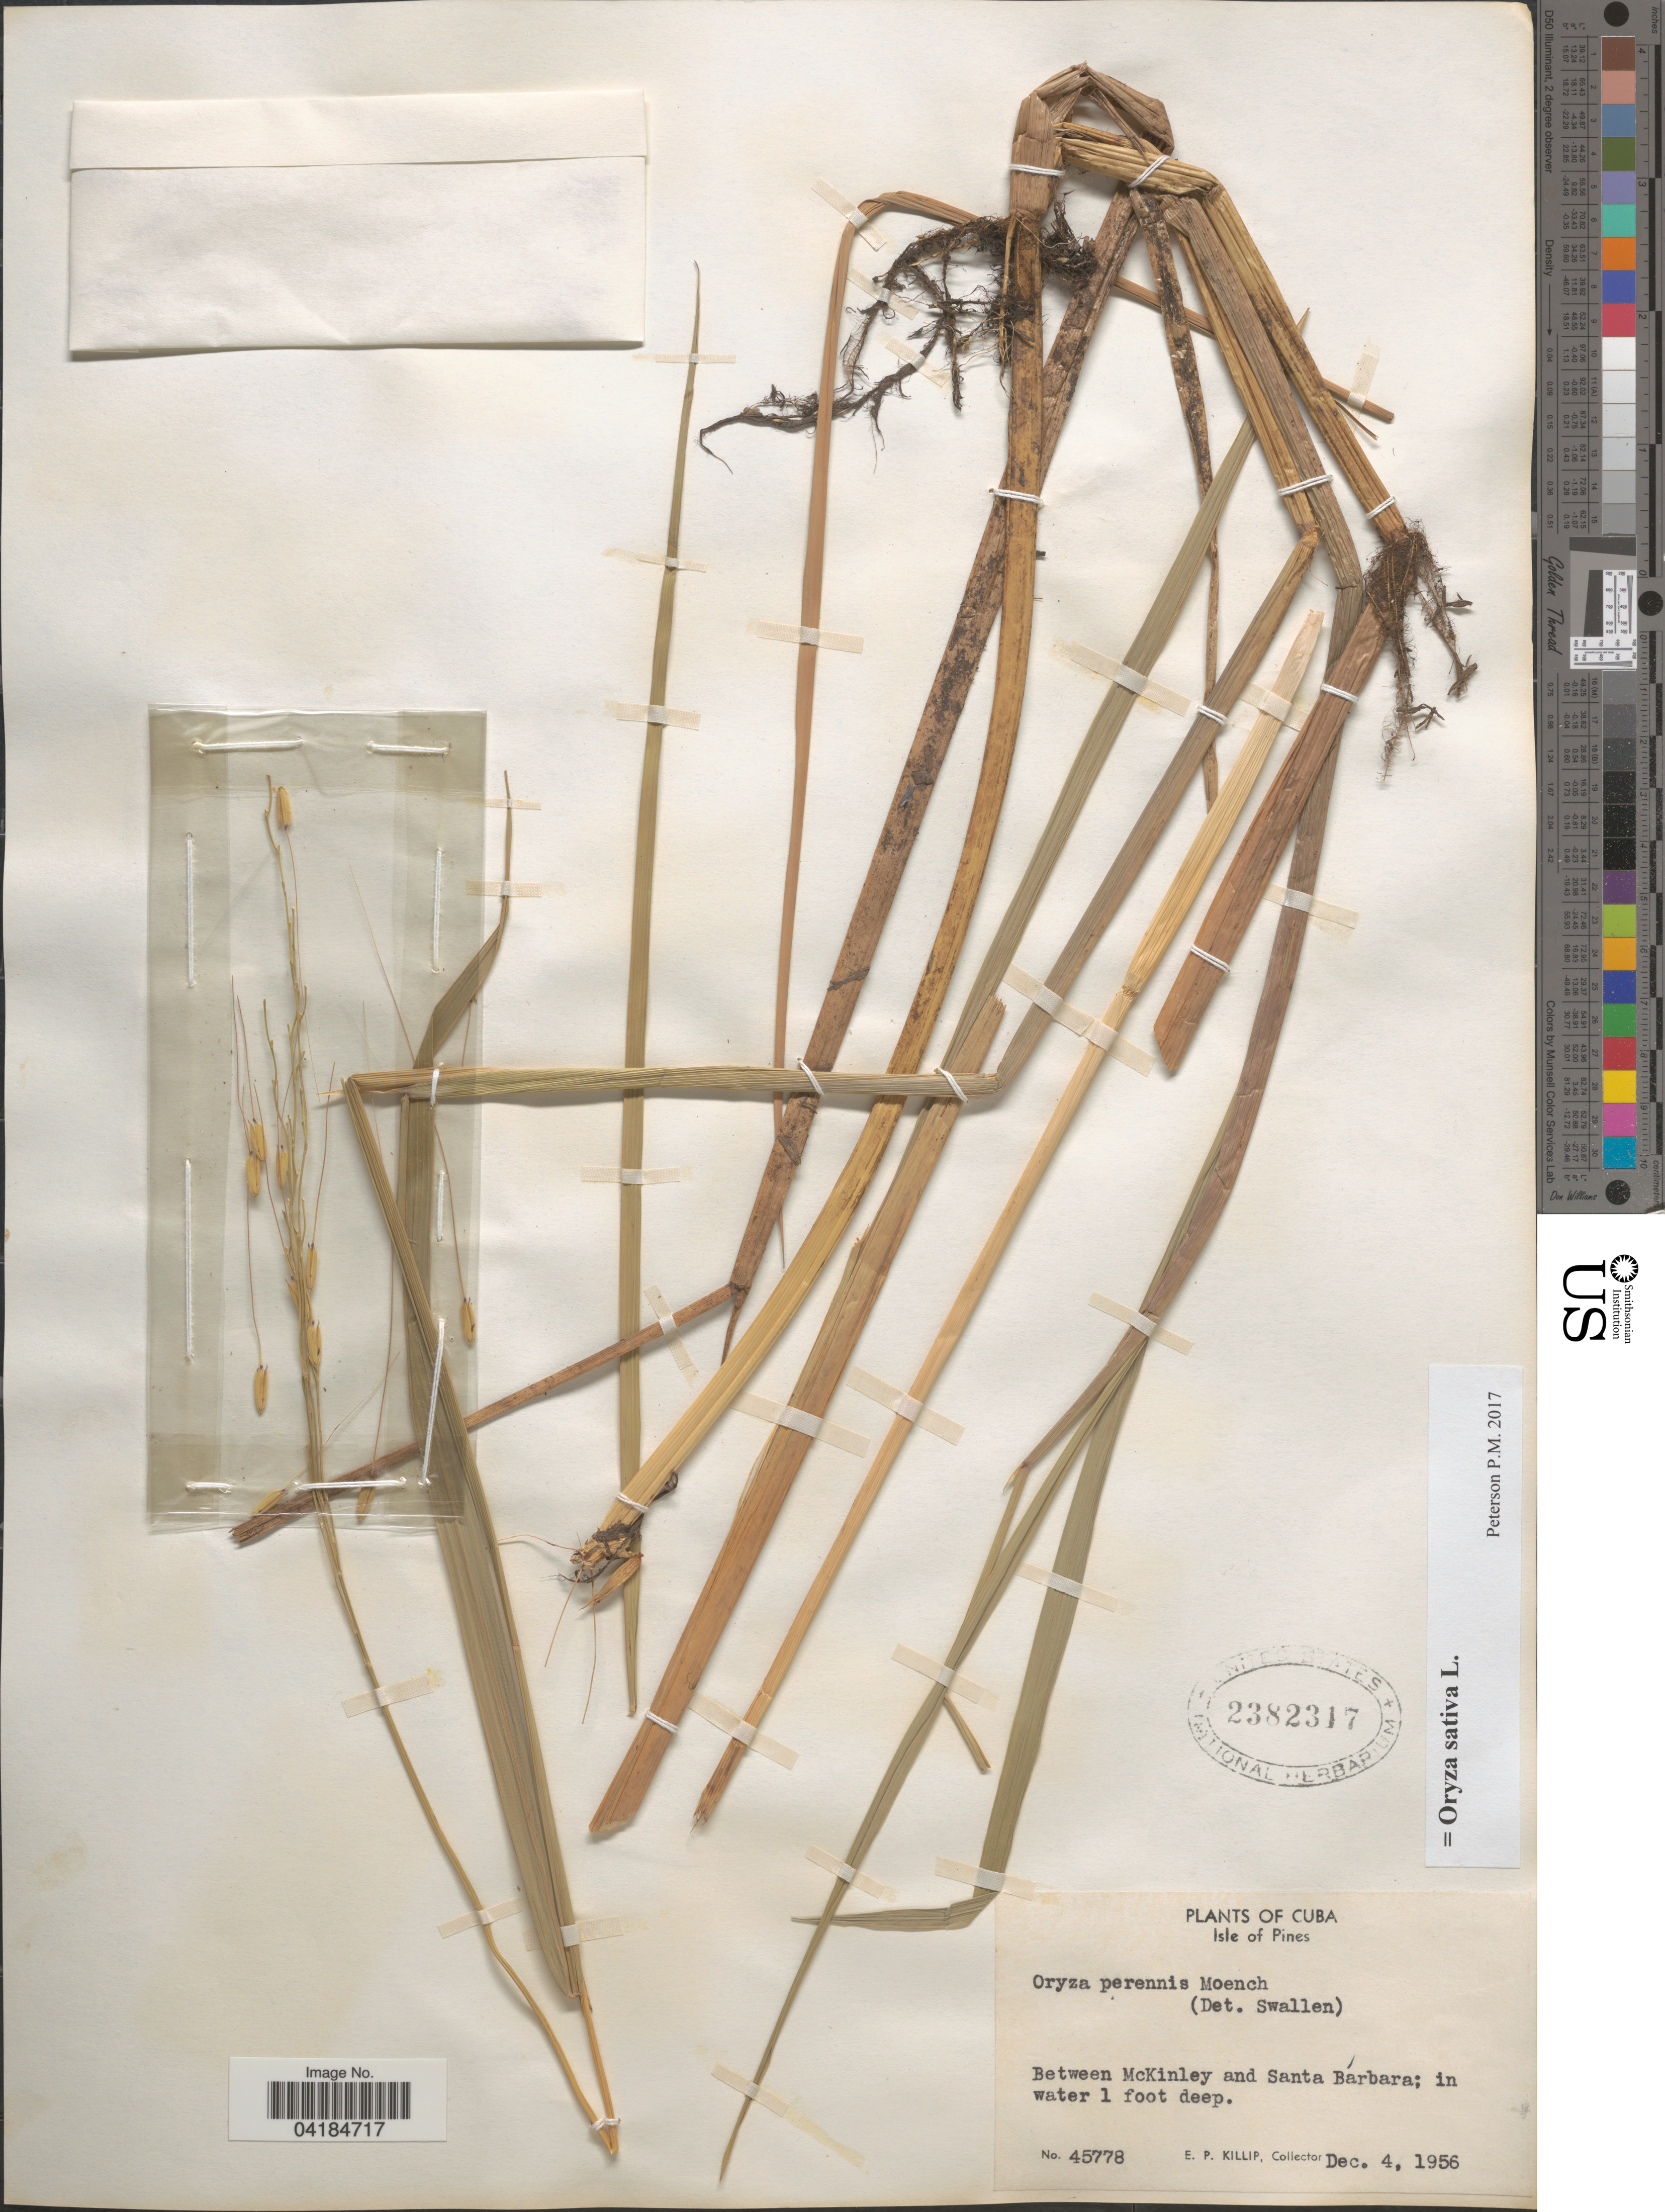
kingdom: Plantae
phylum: Tracheophyta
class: Liliopsida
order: Poales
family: Poaceae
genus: Oryza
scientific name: Oryza sativa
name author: L.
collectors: E. P. Killip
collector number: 45778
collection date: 1956-12-04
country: Cuba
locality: Isle of Pines. Between McKinley and Santa Bárbara.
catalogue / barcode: US 2382317